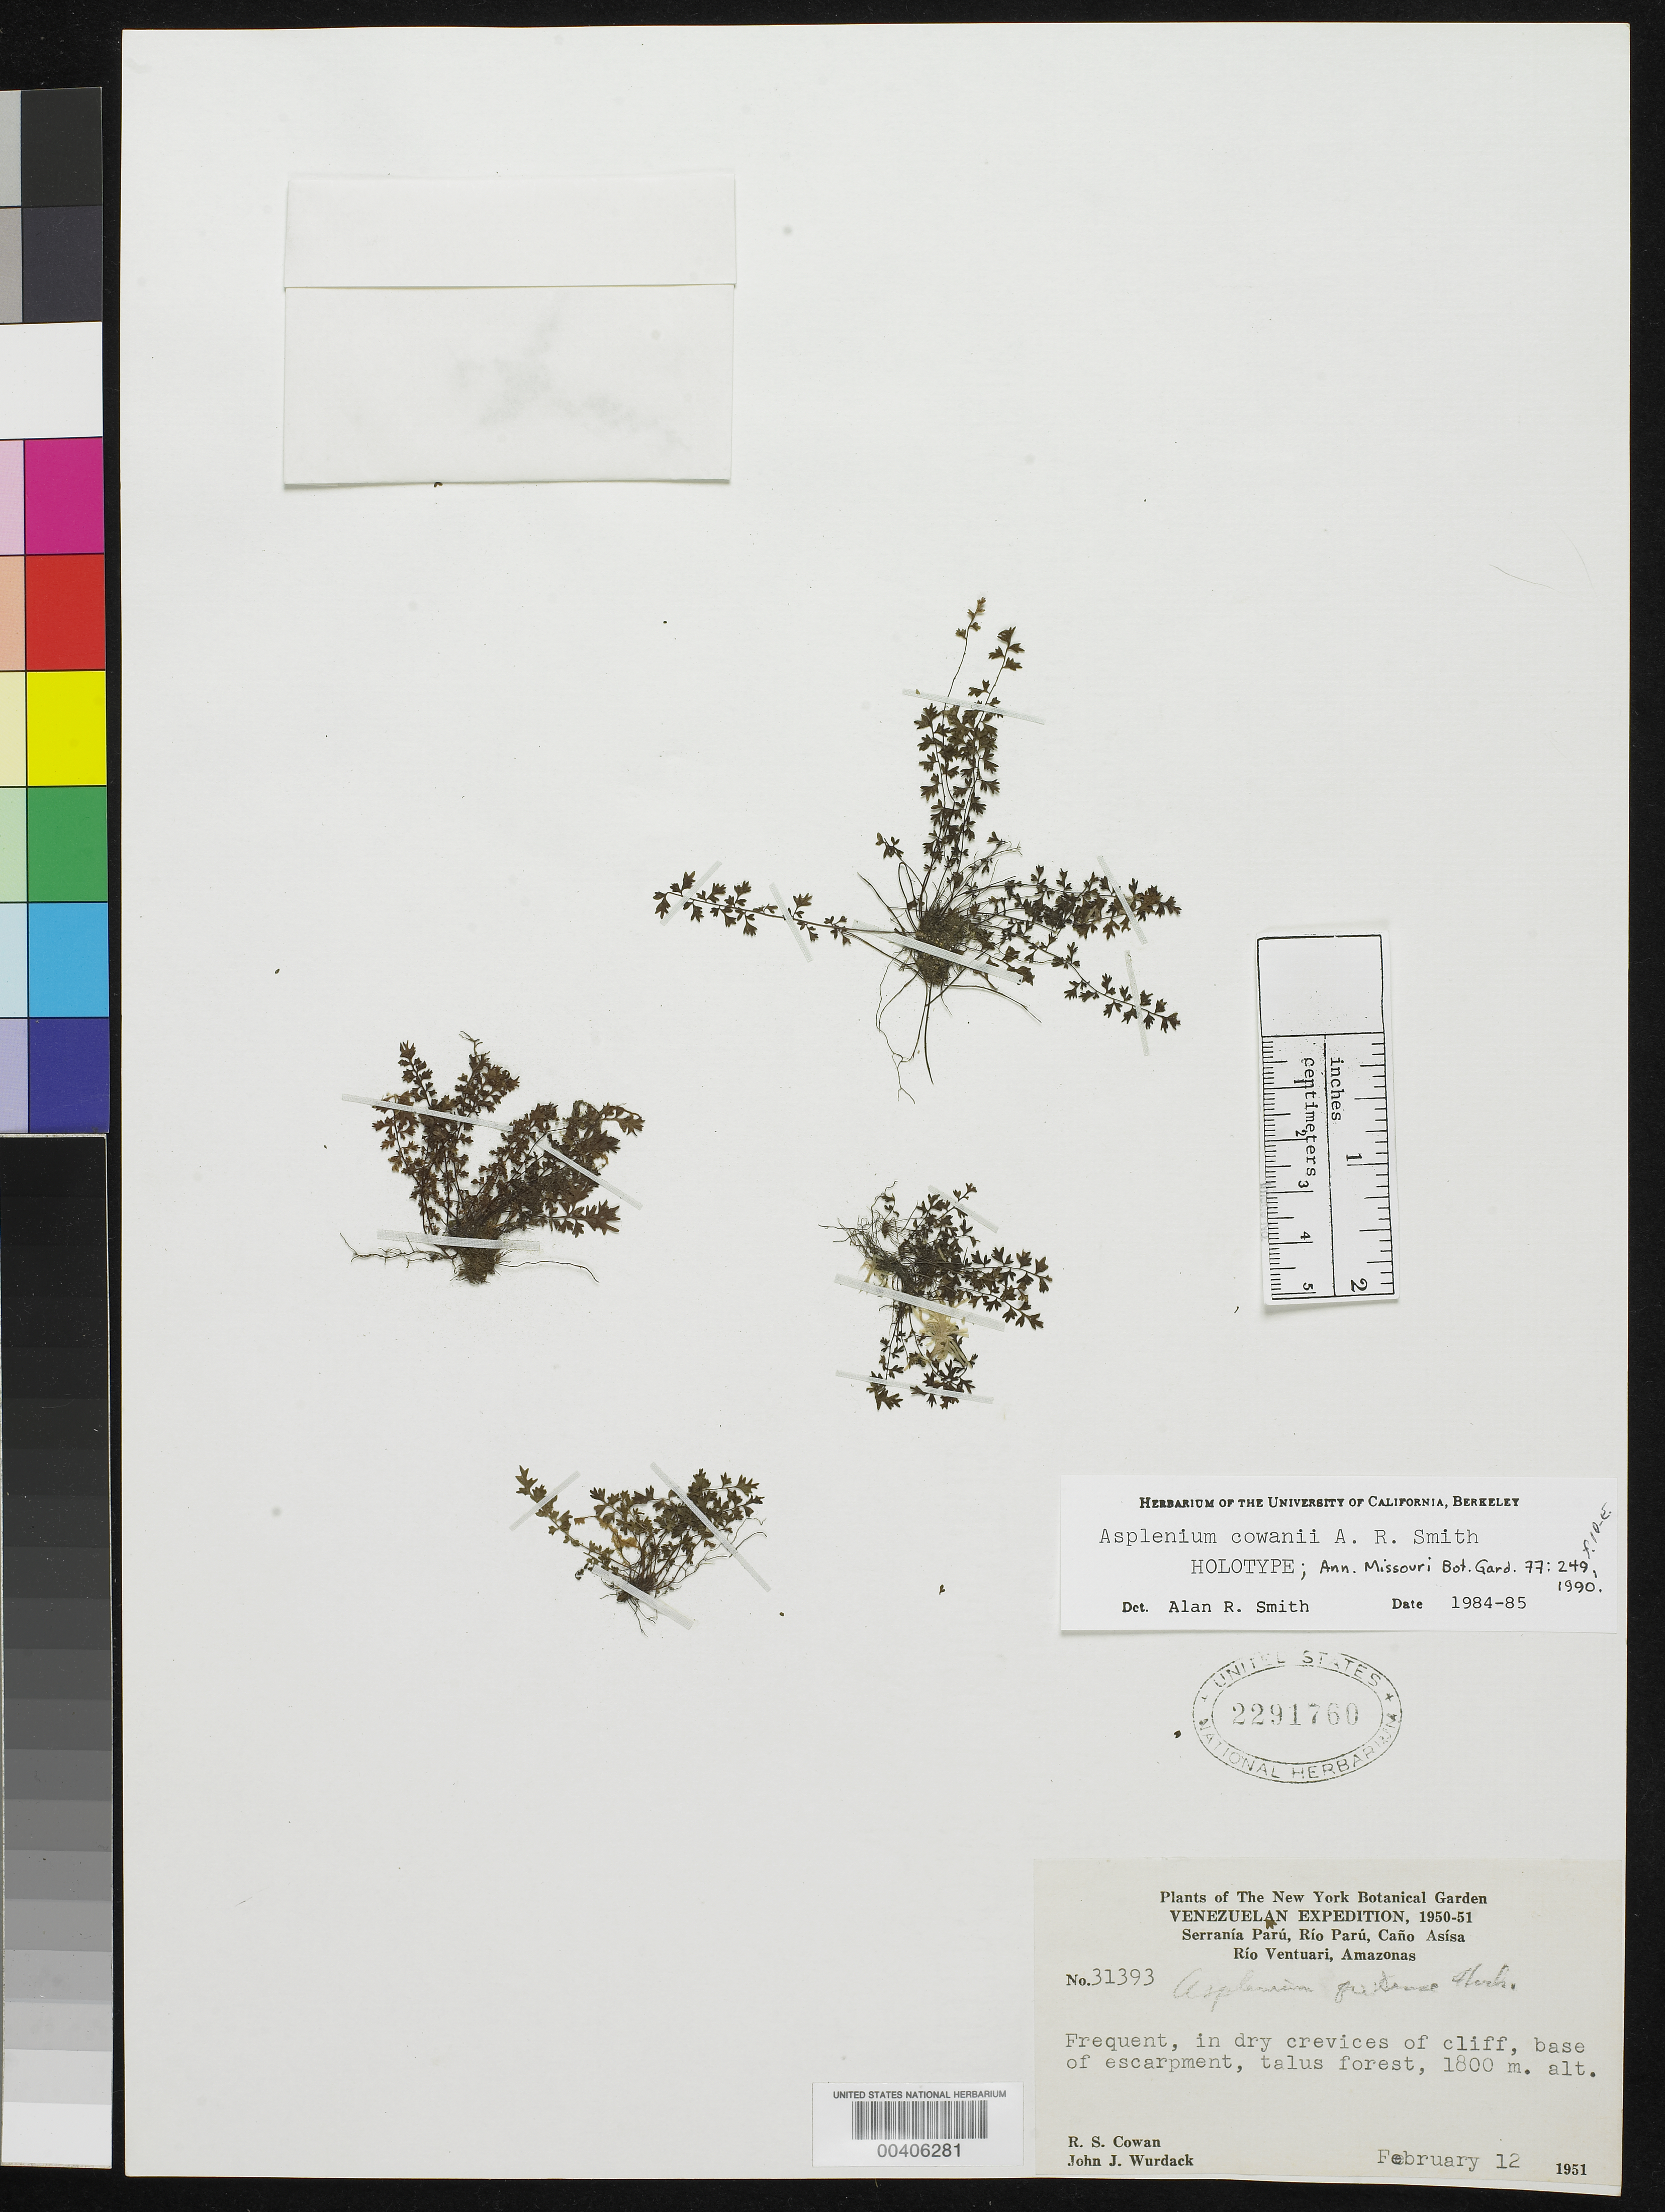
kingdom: Plantae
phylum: Tracheophyta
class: Polypodiopsida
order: Polypodiales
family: Aspleniaceae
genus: Asplenium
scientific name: Asplenium cowanii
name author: A.R. Sm.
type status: Holotype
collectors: R. S. Cowan & J. J. Wurdack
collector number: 31393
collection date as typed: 12 Feb 1951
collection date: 1951-02-12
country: Venezuela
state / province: Amazonas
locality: Serrania Paru, Rio Paru, Cana Asisa, Rio Ventuari.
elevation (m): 1800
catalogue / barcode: US 2291760